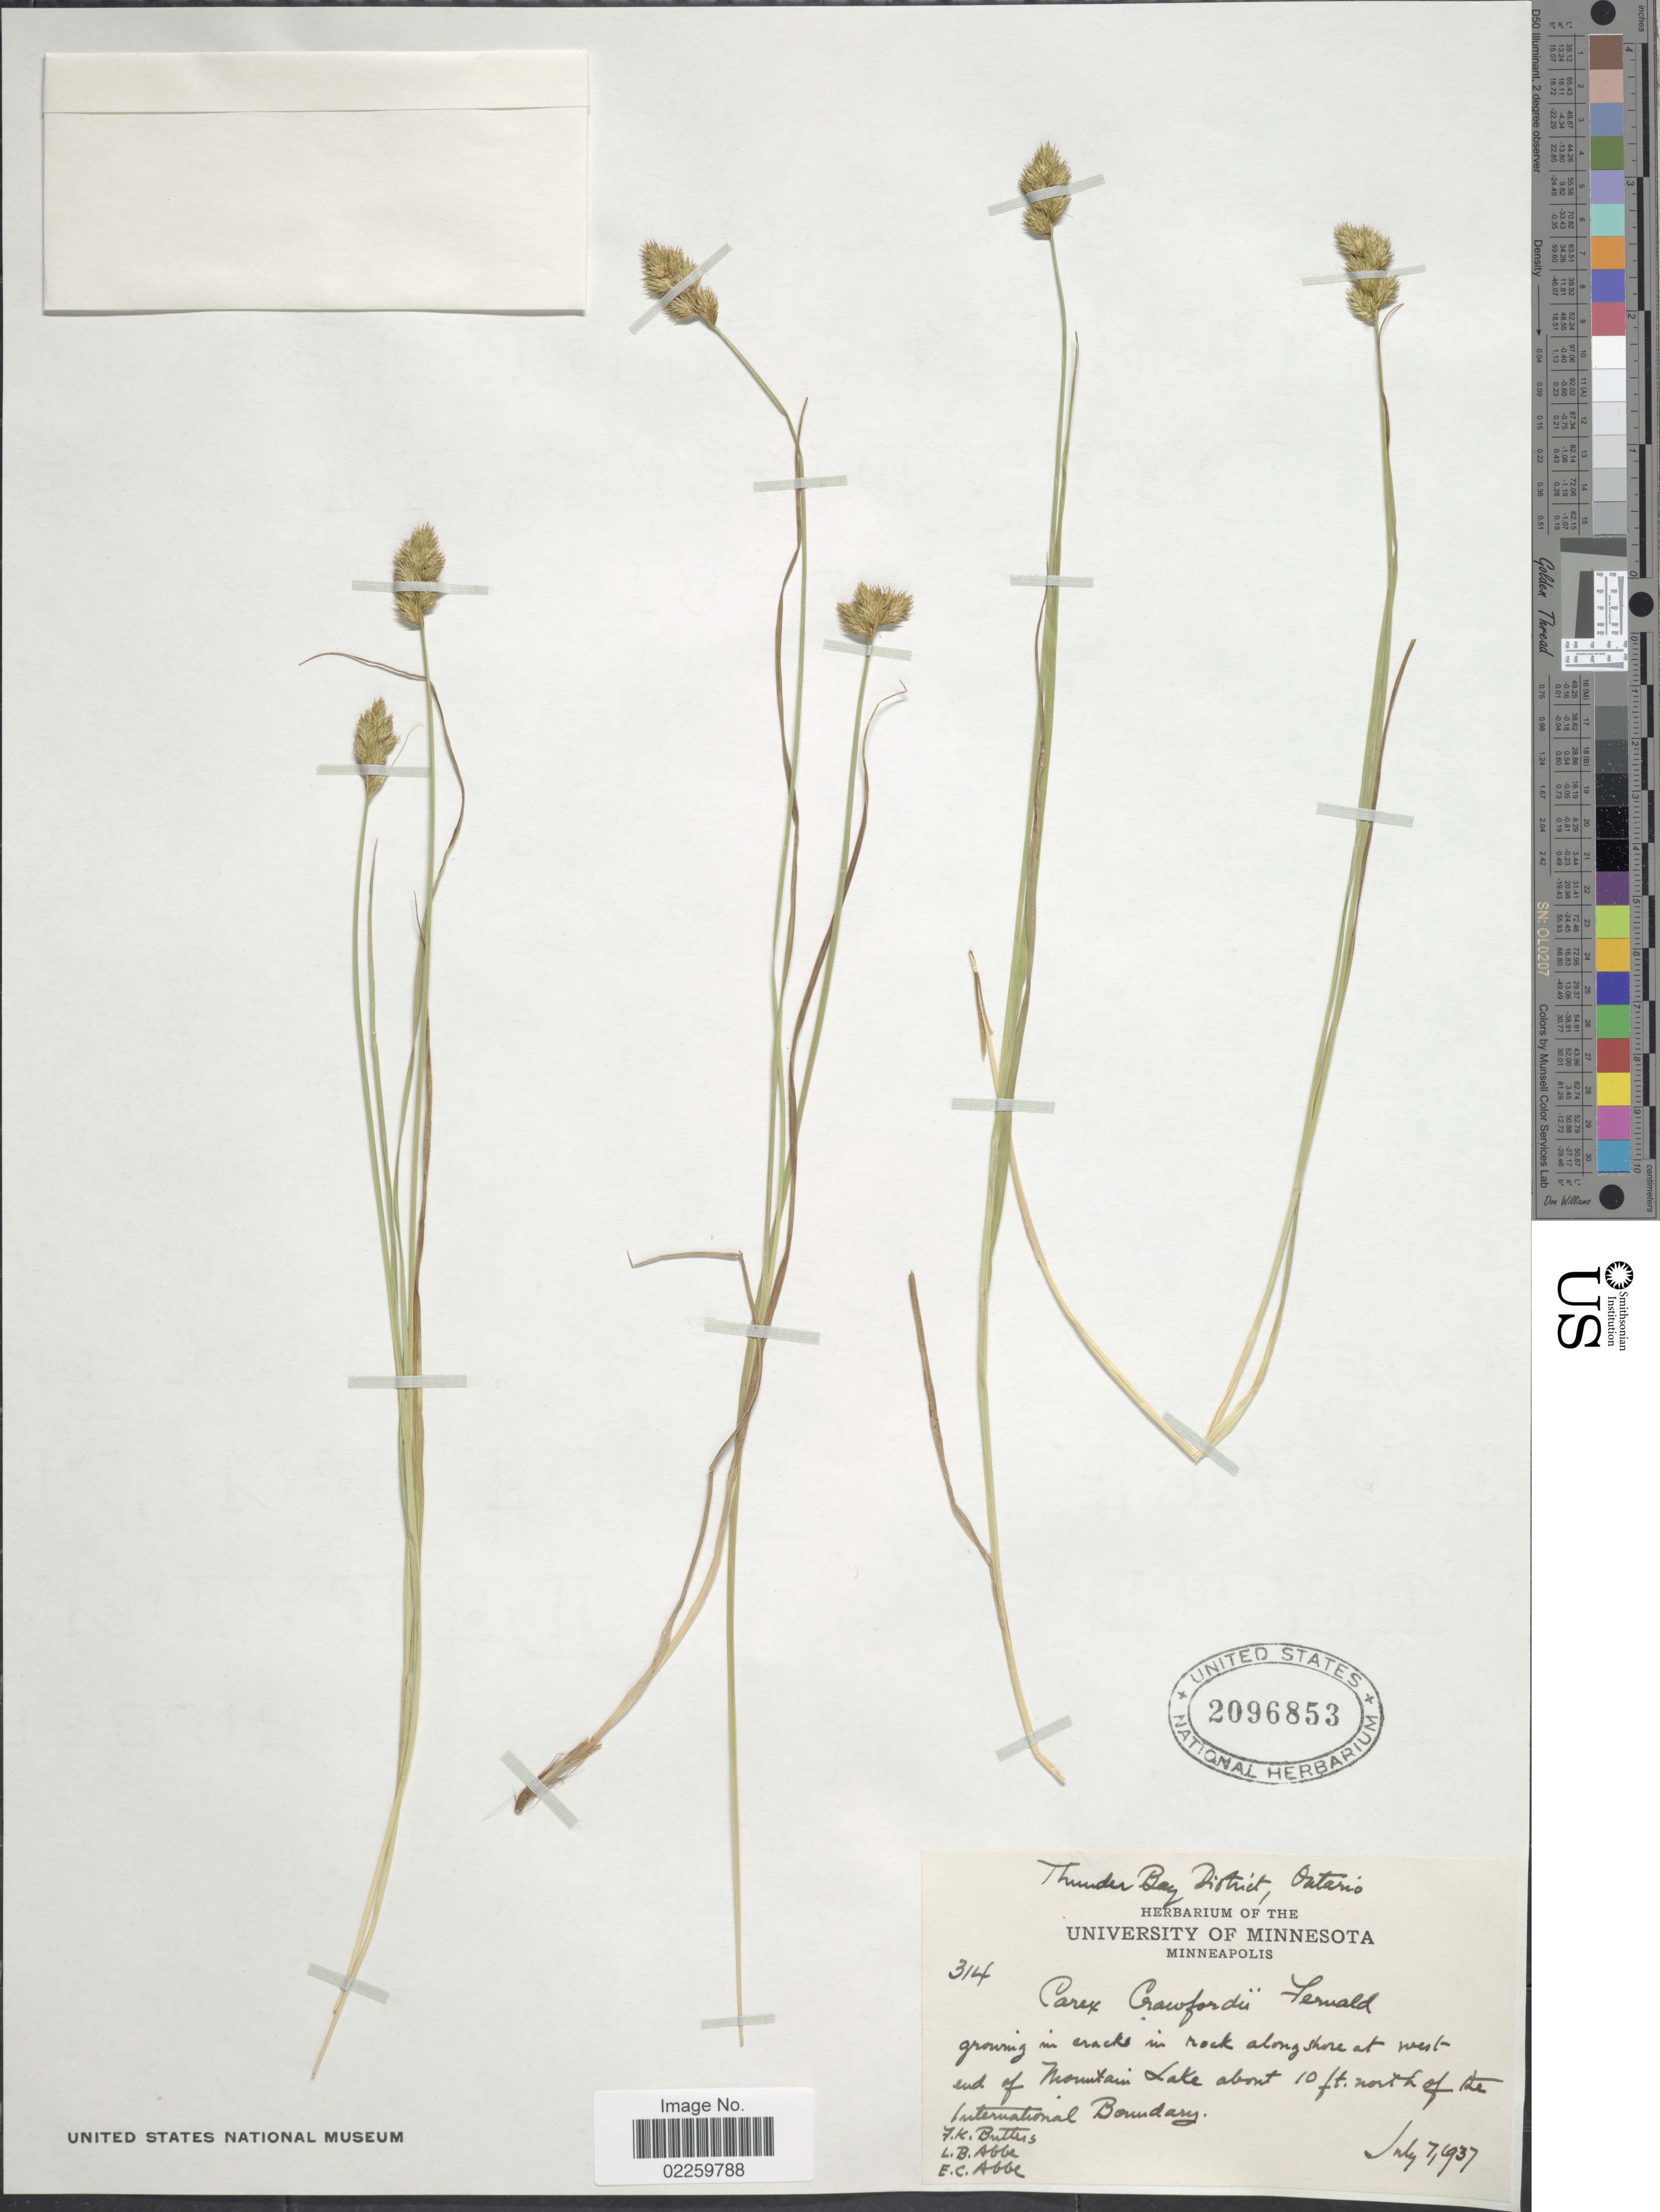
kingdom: Plantae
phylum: Tracheophyta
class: Liliopsida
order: Poales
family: Cyperaceae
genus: Carex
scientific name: Carex crawfordii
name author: Fernald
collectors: F. K. Butters, L. B. Abbe & E. C. Abbe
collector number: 314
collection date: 1937-07-07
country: Canada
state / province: Ontario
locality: Thunder Bay District, in cracks in rock along shore at west end of Mountain Lake about 10 ft. north of the International Boundary.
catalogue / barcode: US 2096853